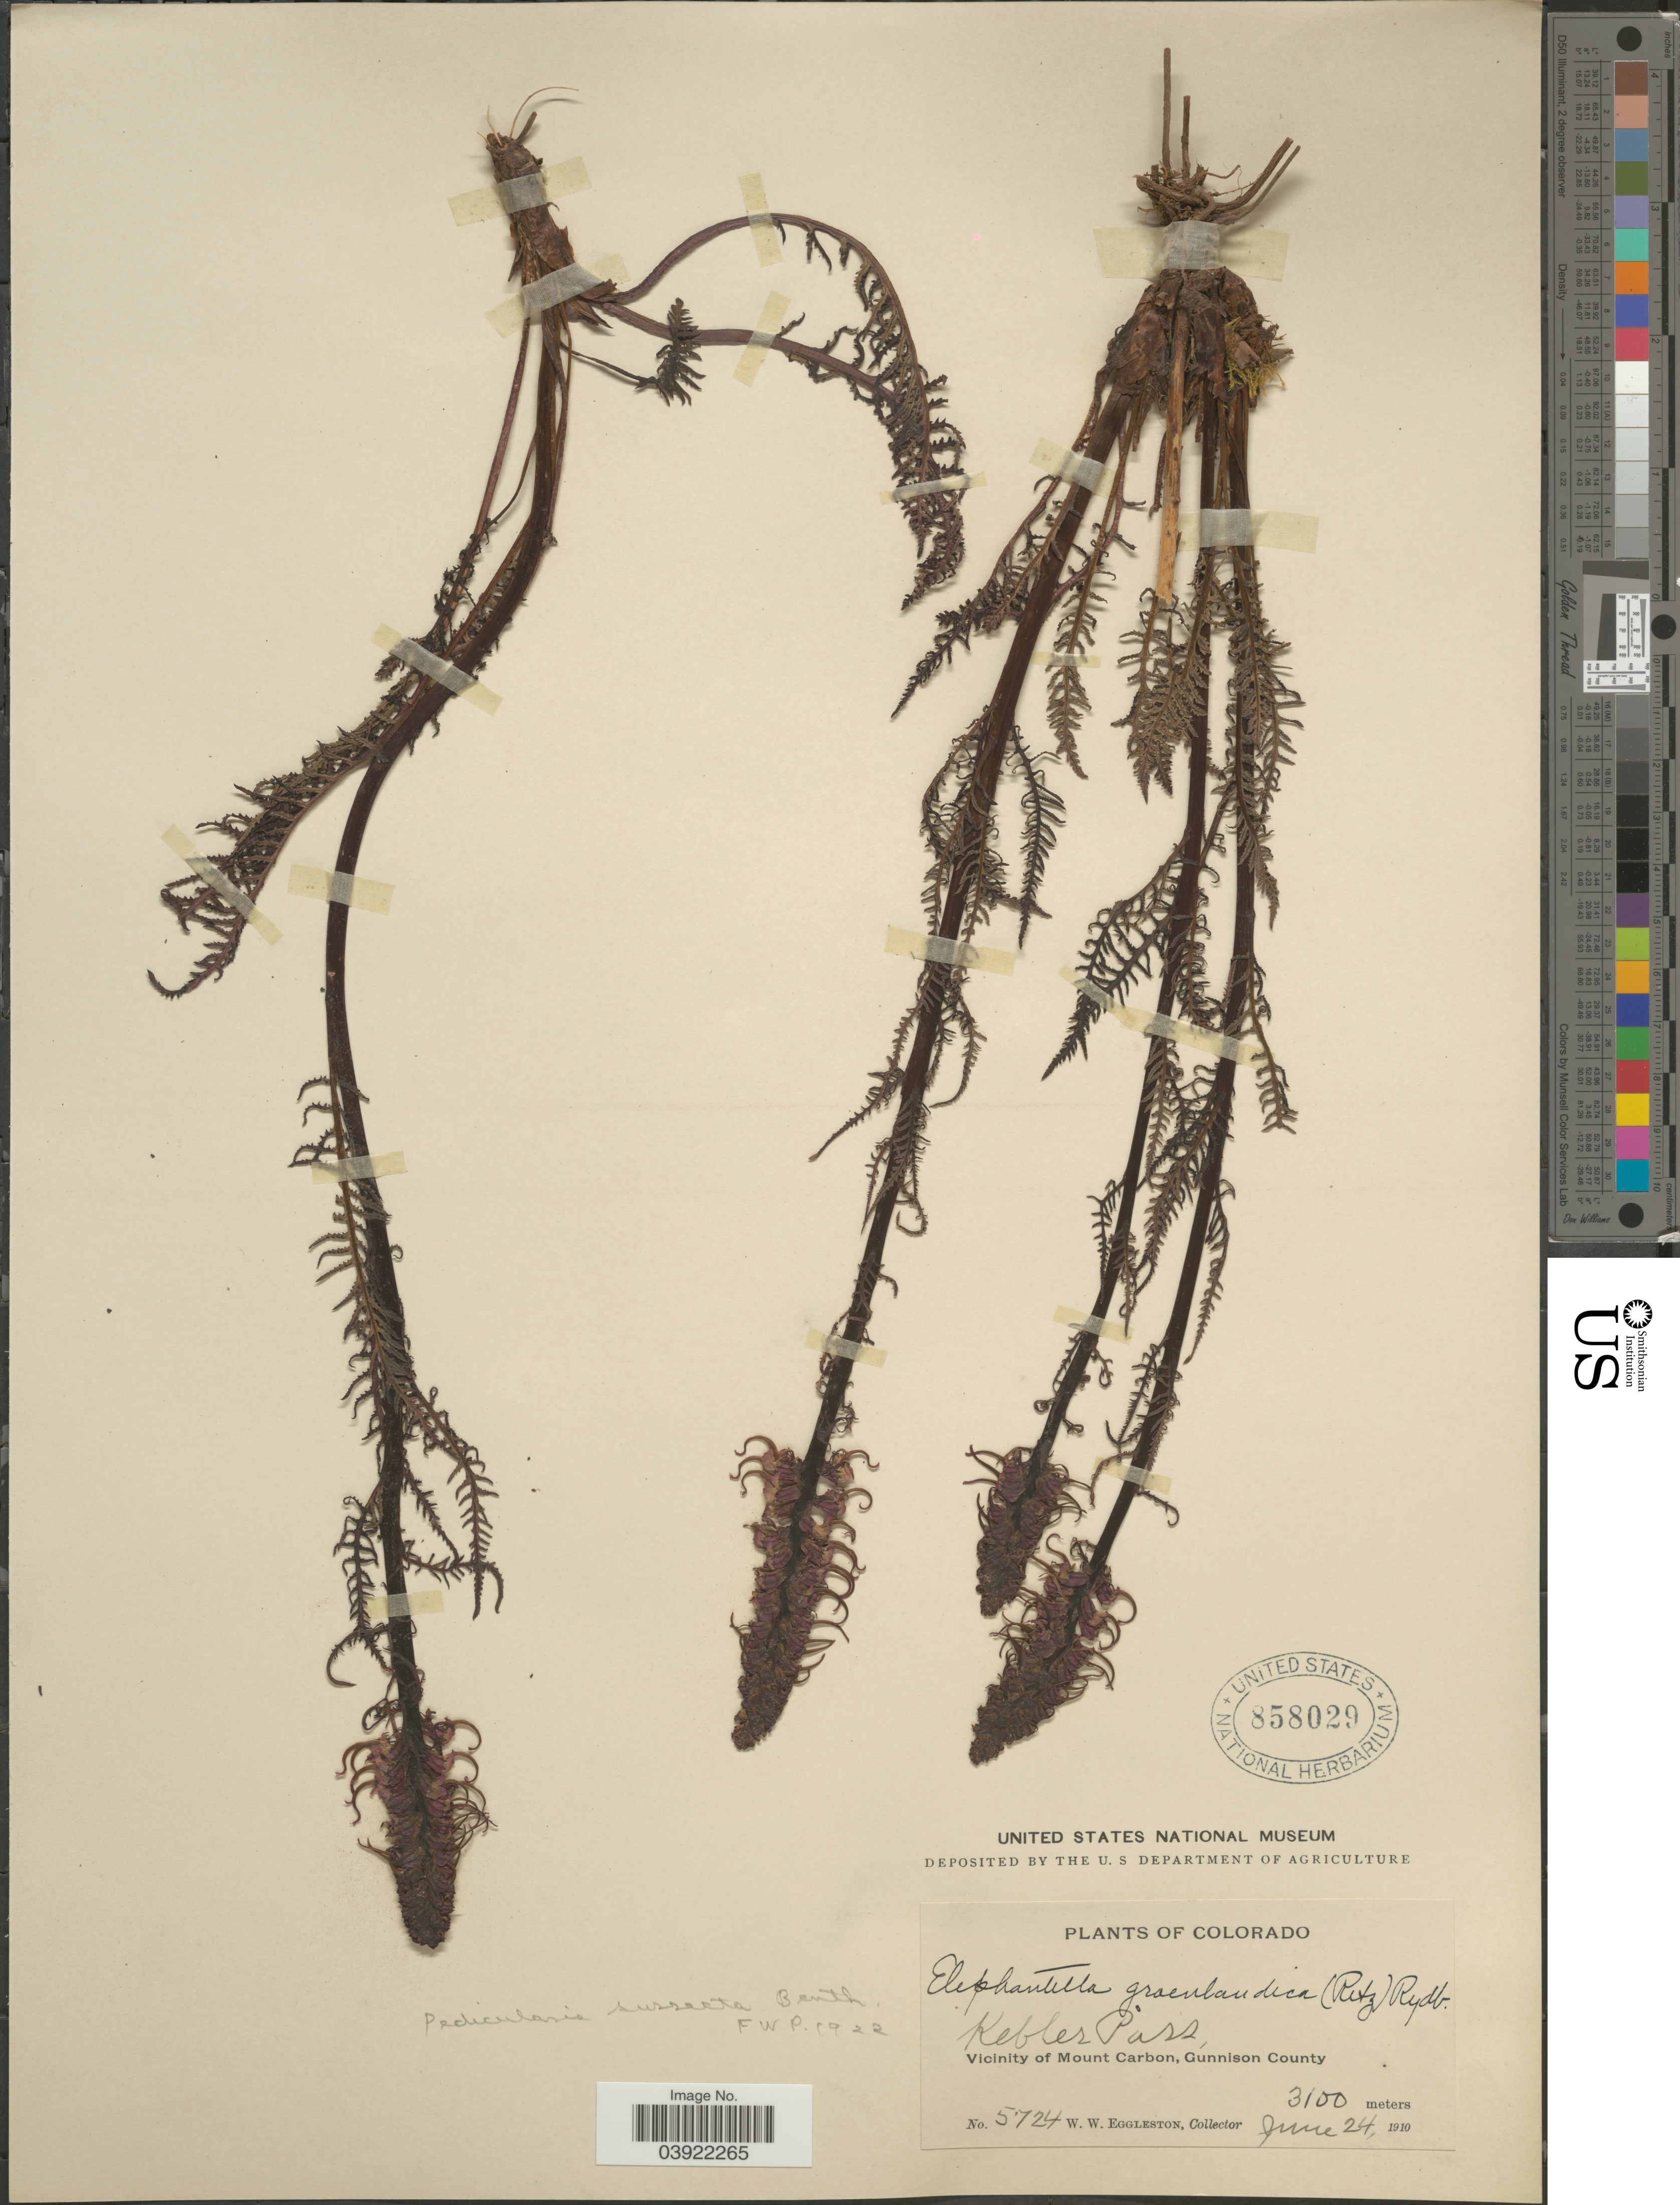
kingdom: Plantae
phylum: Tracheophyta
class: Magnoliopsida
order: Lamiales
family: Orobanchaceae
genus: Pedicularis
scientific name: Pedicularis groenlandica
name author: Retz.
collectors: W. W. Eggleston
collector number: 5724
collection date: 1910-06-24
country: United States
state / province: Colorado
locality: Kebler Pass, Vicinity of Mount Carbon, Gunnison County.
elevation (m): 3100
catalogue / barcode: US 858029